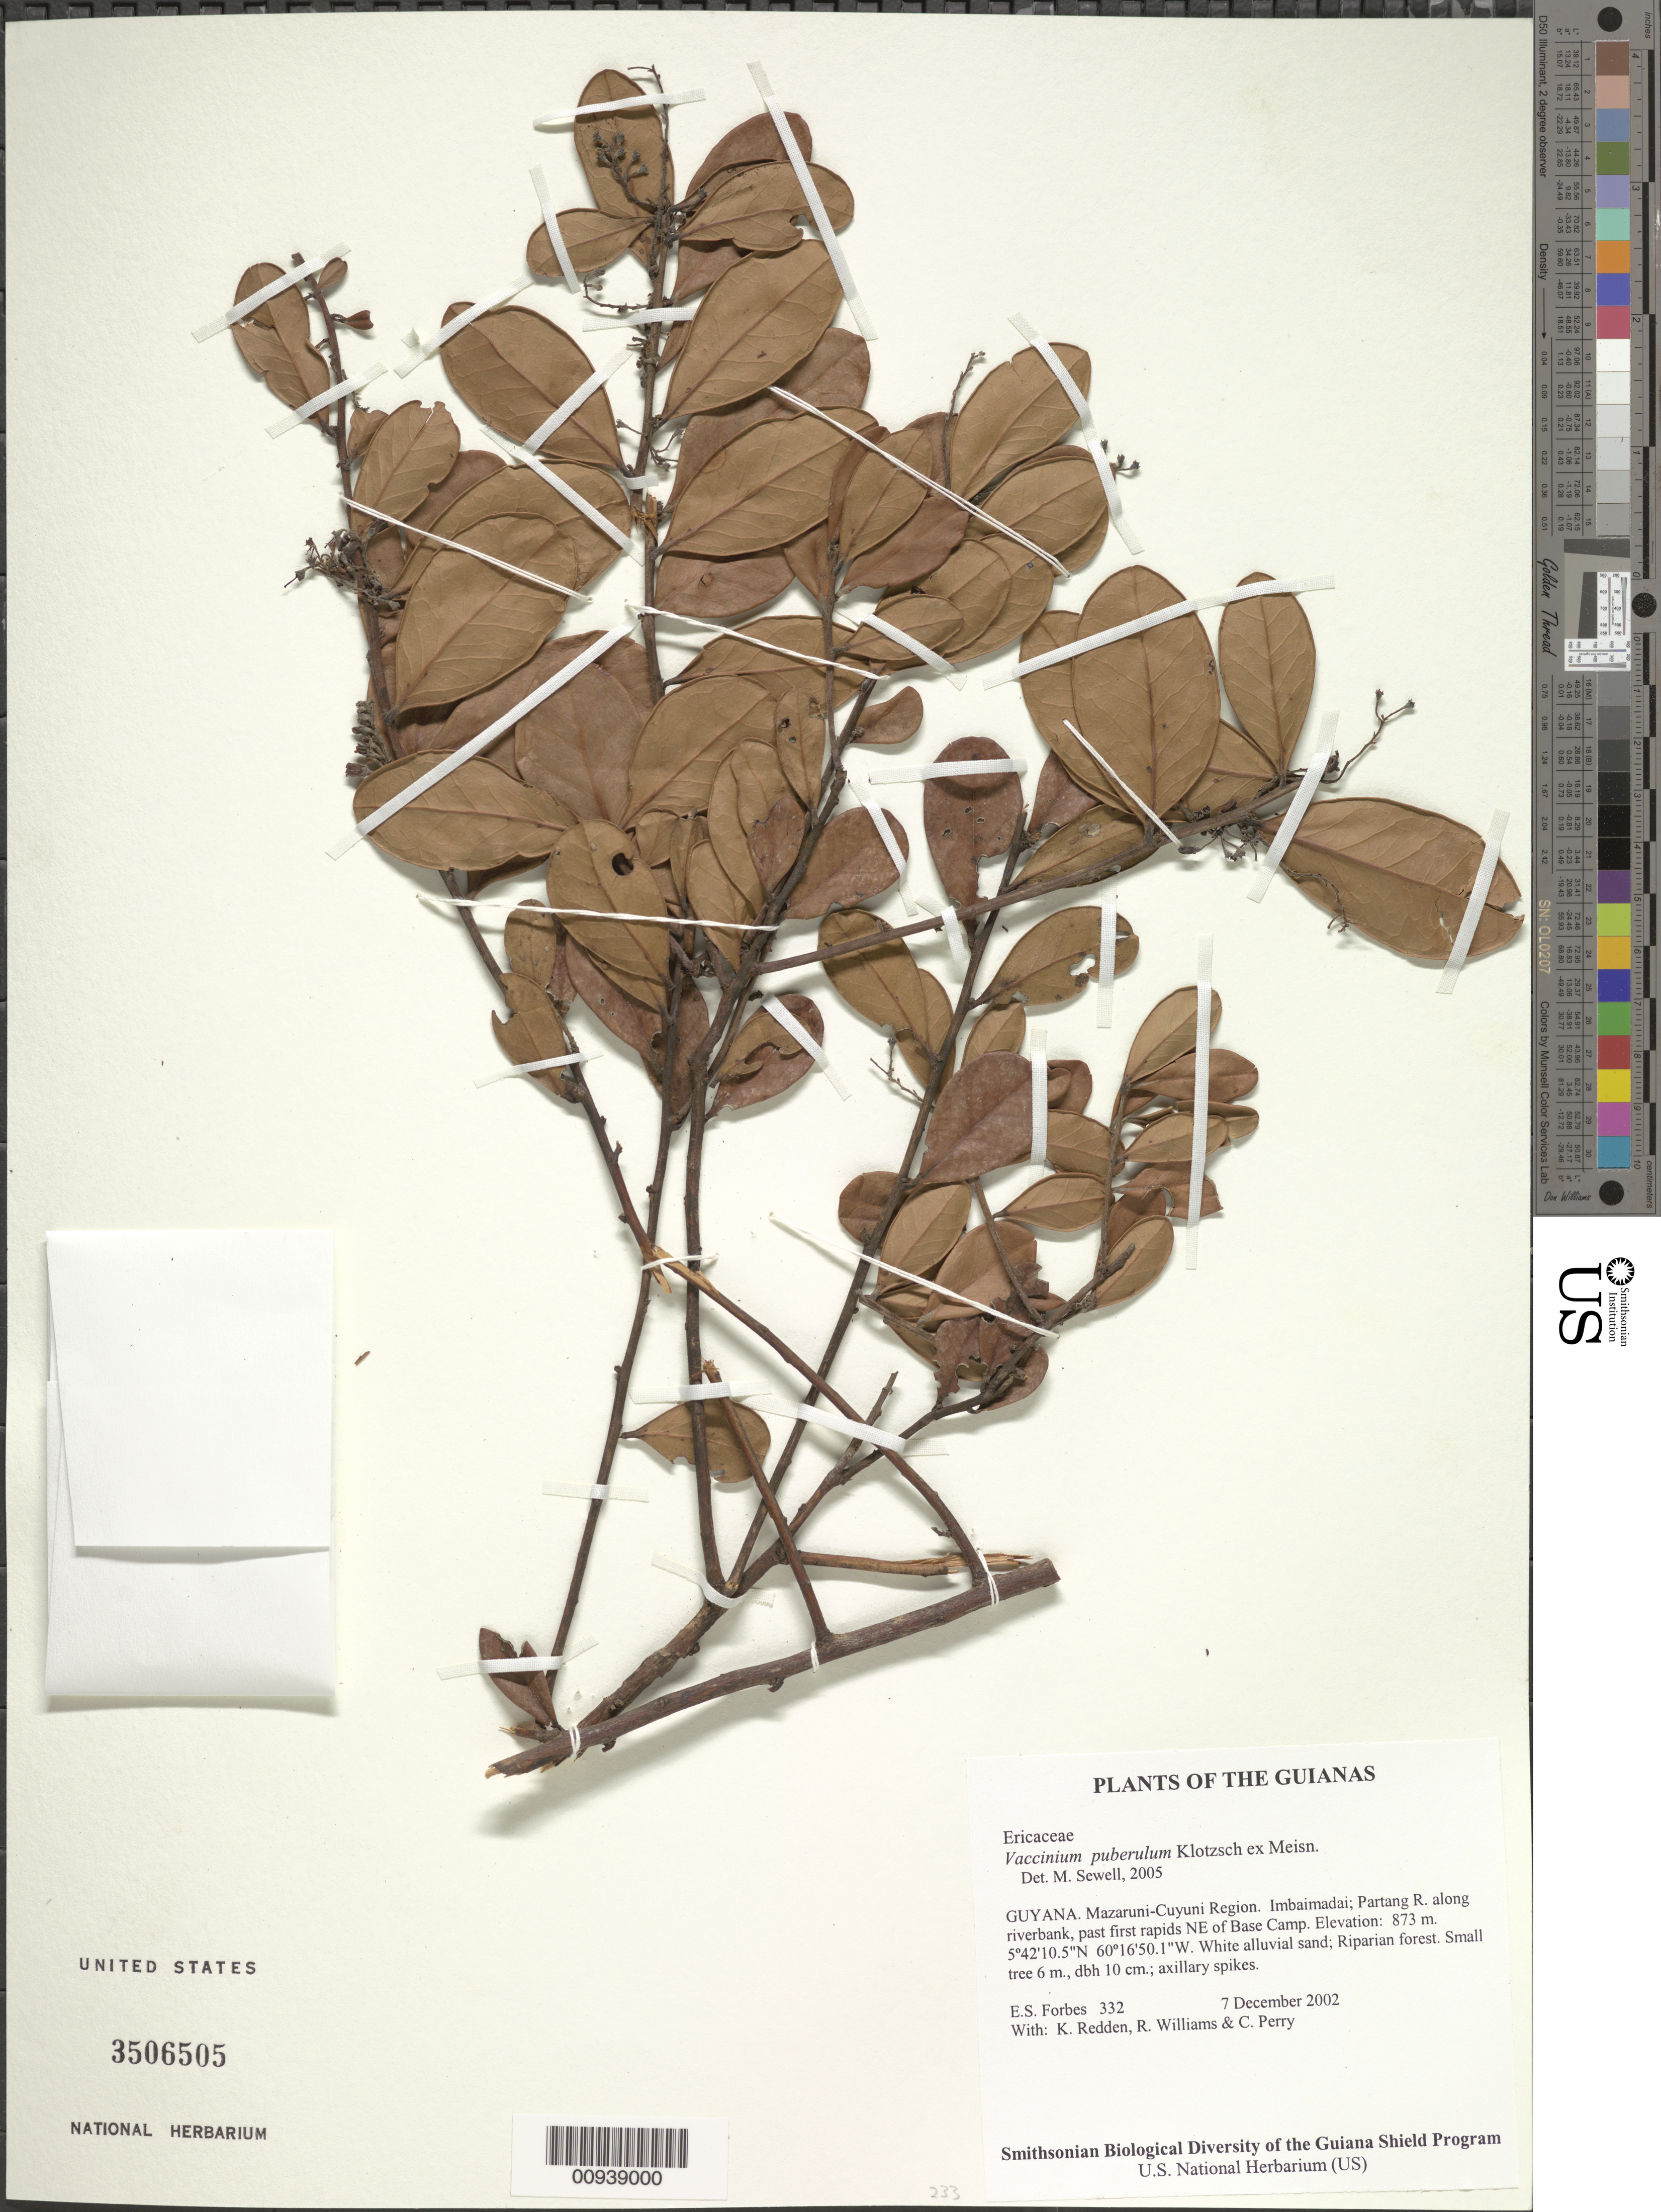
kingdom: Plantae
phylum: Tracheophyta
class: Magnoliopsida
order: Ericales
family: Ericaceae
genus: Vaccinium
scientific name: Vaccinium puberulum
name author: Klotzsch ex Meisn.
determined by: Sewell, M.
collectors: E. Forbes, K. M. Redden, R. Williams & C. Perry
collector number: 332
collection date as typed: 7 December 2002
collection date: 2002-12-07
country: Guyana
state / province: Cuyuni-Mazaruni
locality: Imbaimadai; Partang R. along riverbank, past first rapids NE of Base Camp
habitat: White alluvial sand; Riparian forest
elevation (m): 873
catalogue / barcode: US 3506505